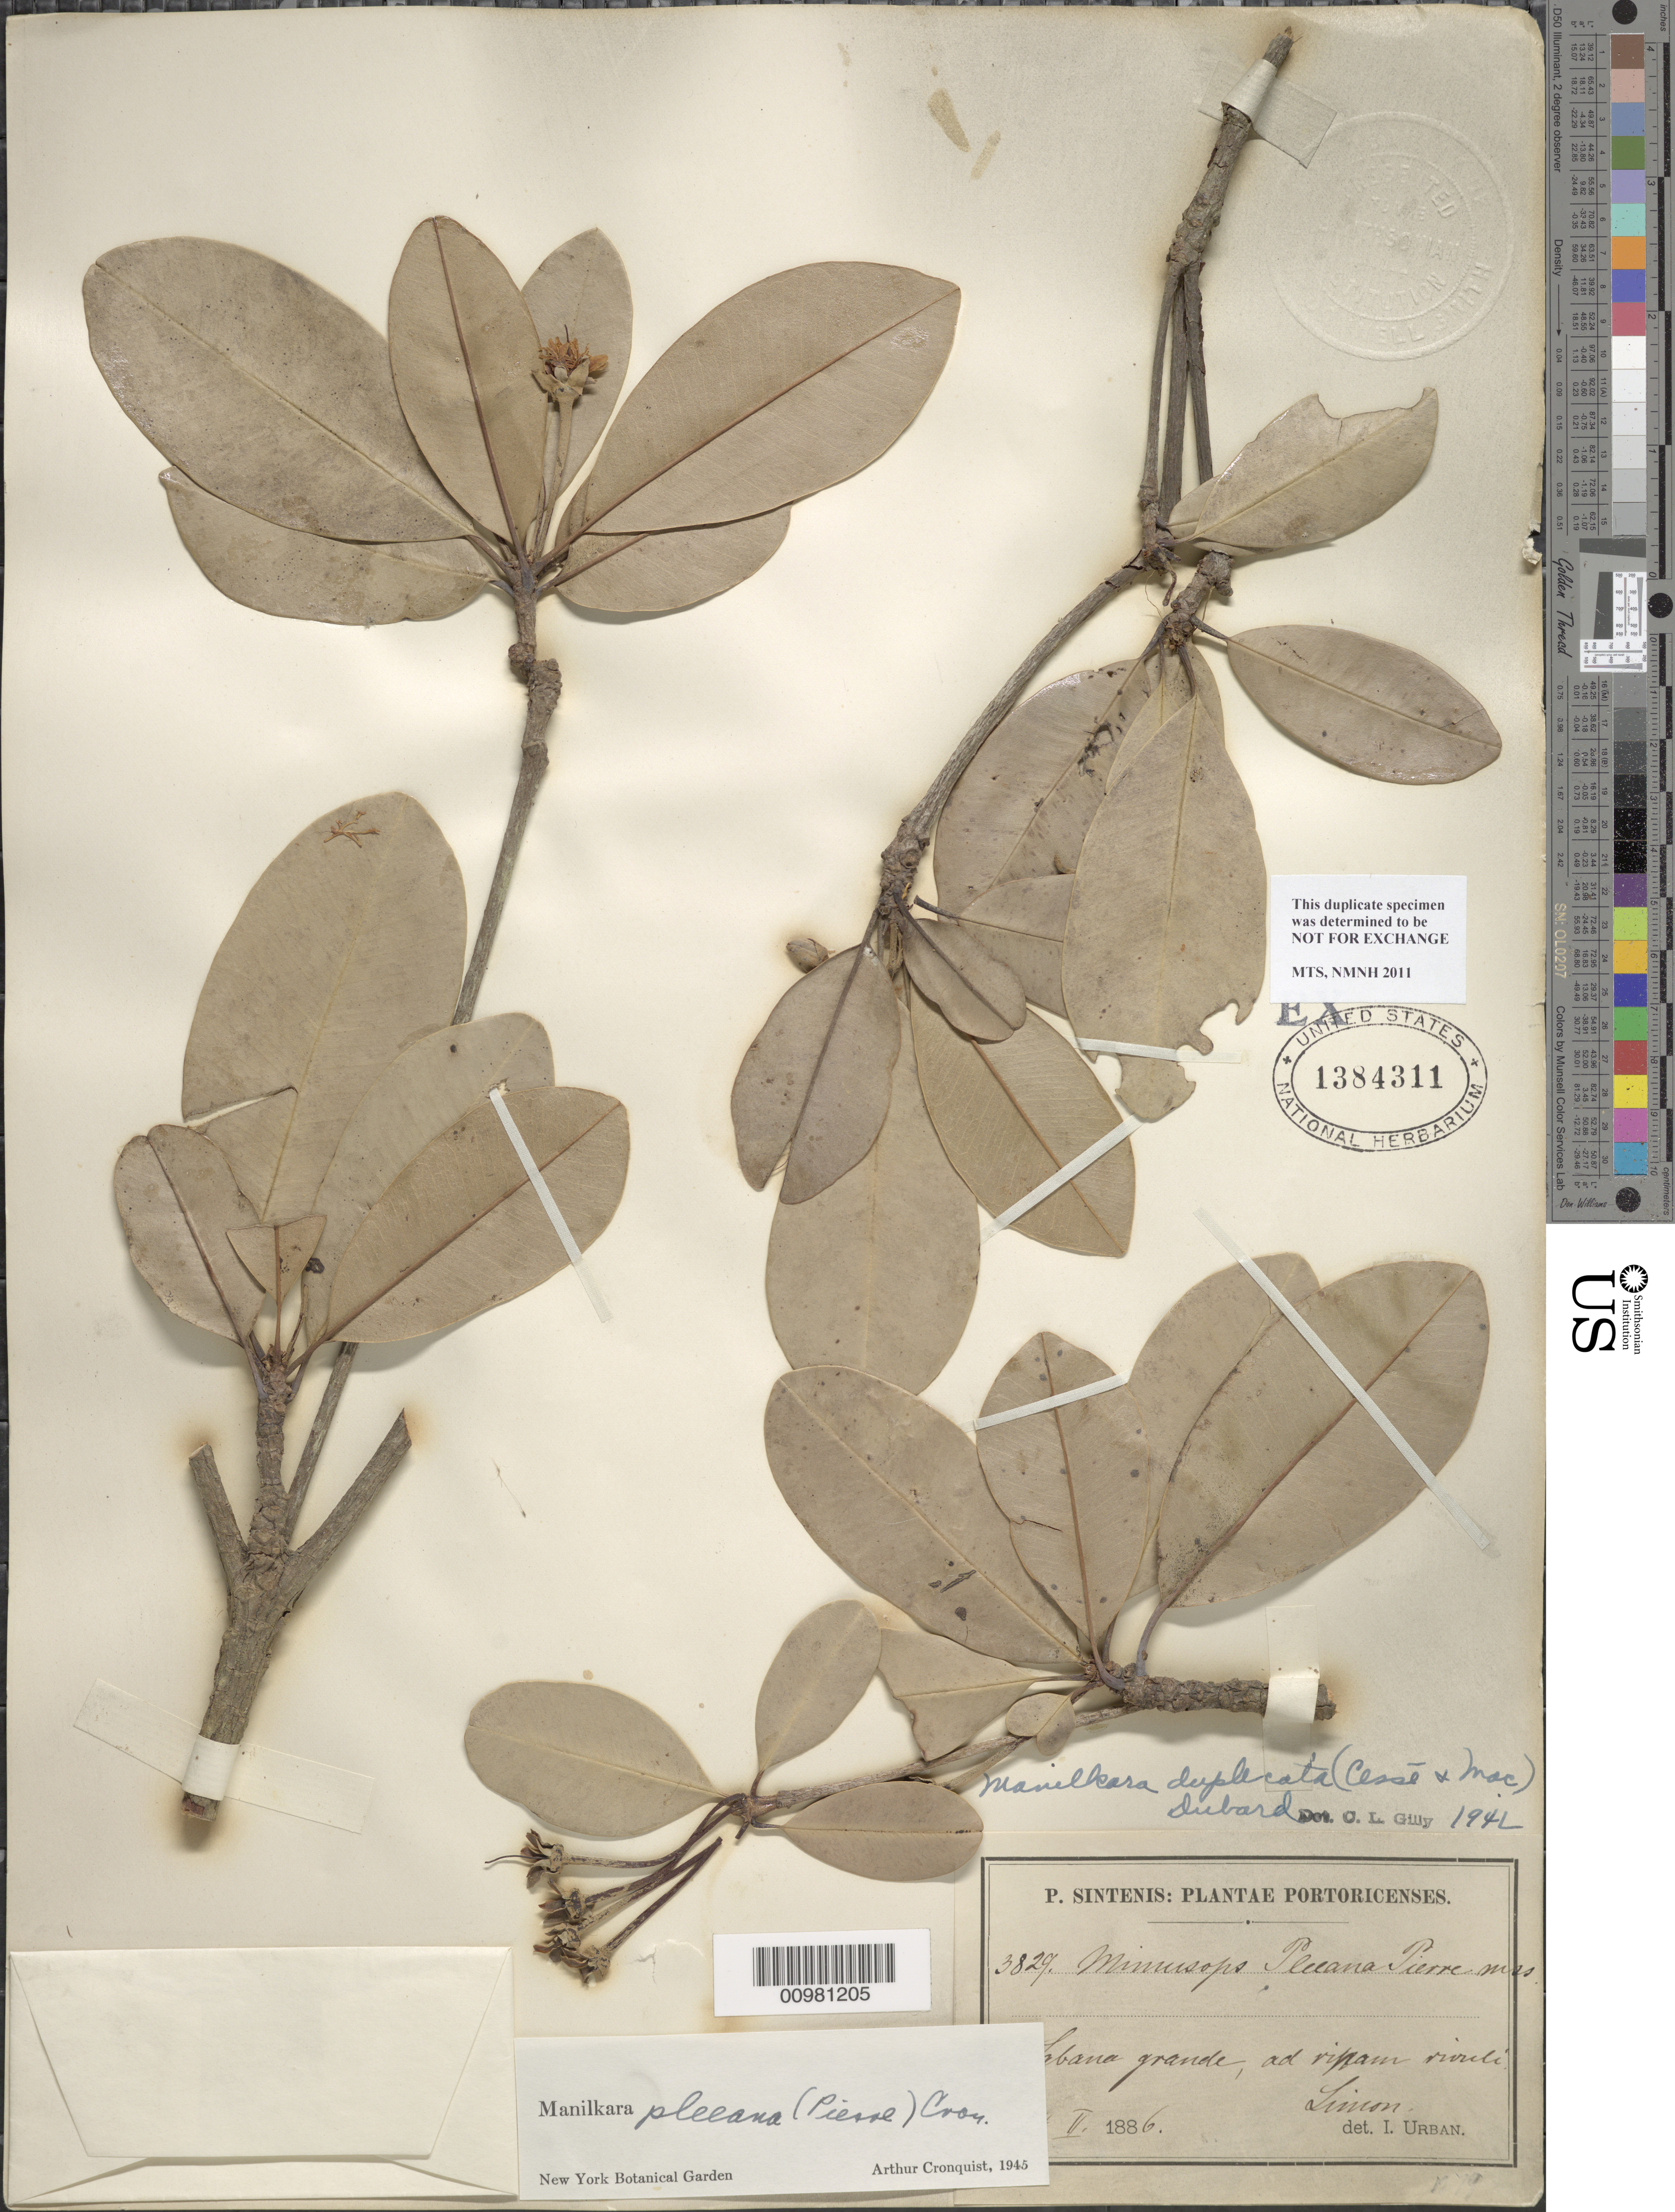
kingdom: Plantae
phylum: Tracheophyta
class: Magnoliopsida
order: Ericales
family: Sapotaceae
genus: Manilkara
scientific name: Manilkara pleeana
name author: (Pierre ex Baill.) Cronq.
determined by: Cronquist, A. J.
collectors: P. Sintenis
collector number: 3829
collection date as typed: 24 Feb 1886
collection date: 1886-02-24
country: Puerto Rico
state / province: Sabana Grande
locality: Sabana Grande, ad ripam rivuli Limon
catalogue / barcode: US 1384311